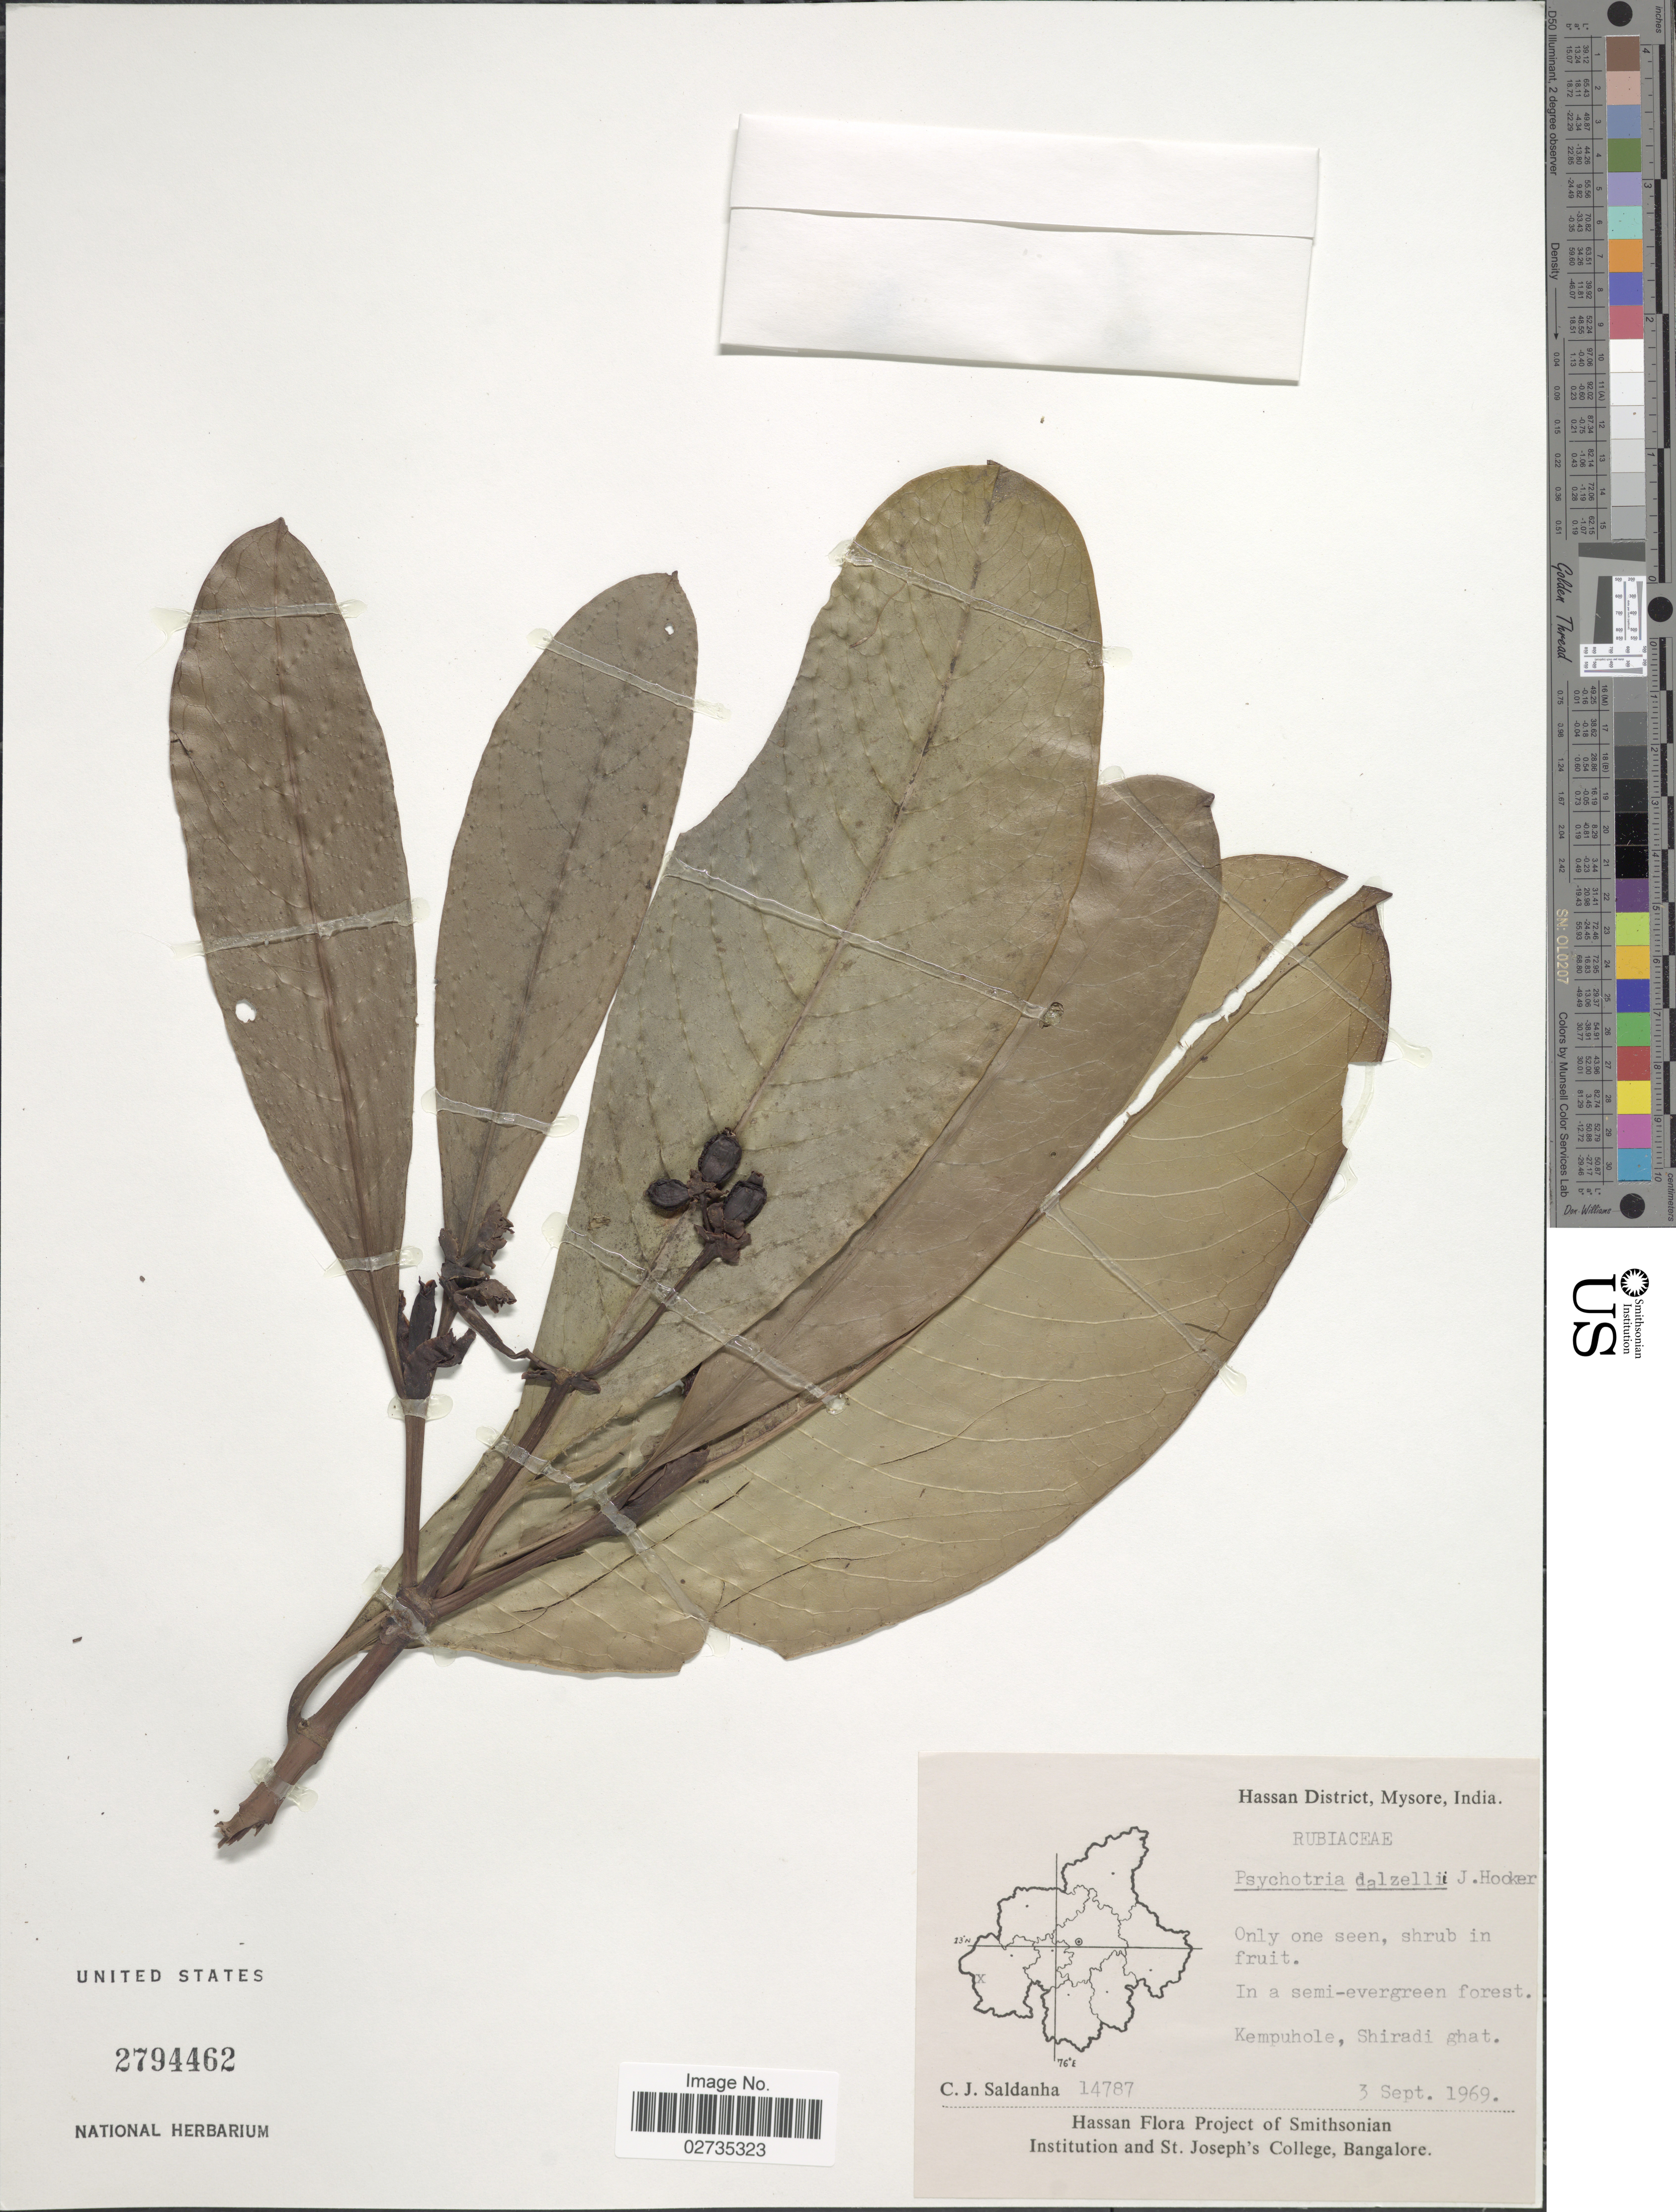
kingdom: Plantae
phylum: Tracheophyta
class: Magnoliopsida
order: Gentianales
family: Rubiaceae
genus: Psychotria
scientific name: Psychotria dalzellii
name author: Hook. f.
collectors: C. J. Saldanha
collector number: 14787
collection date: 1969-09-03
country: India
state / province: Karnataka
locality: Hassan District, Mysore, India, Kempuhole, Shiradi ghat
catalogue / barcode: US 2794462